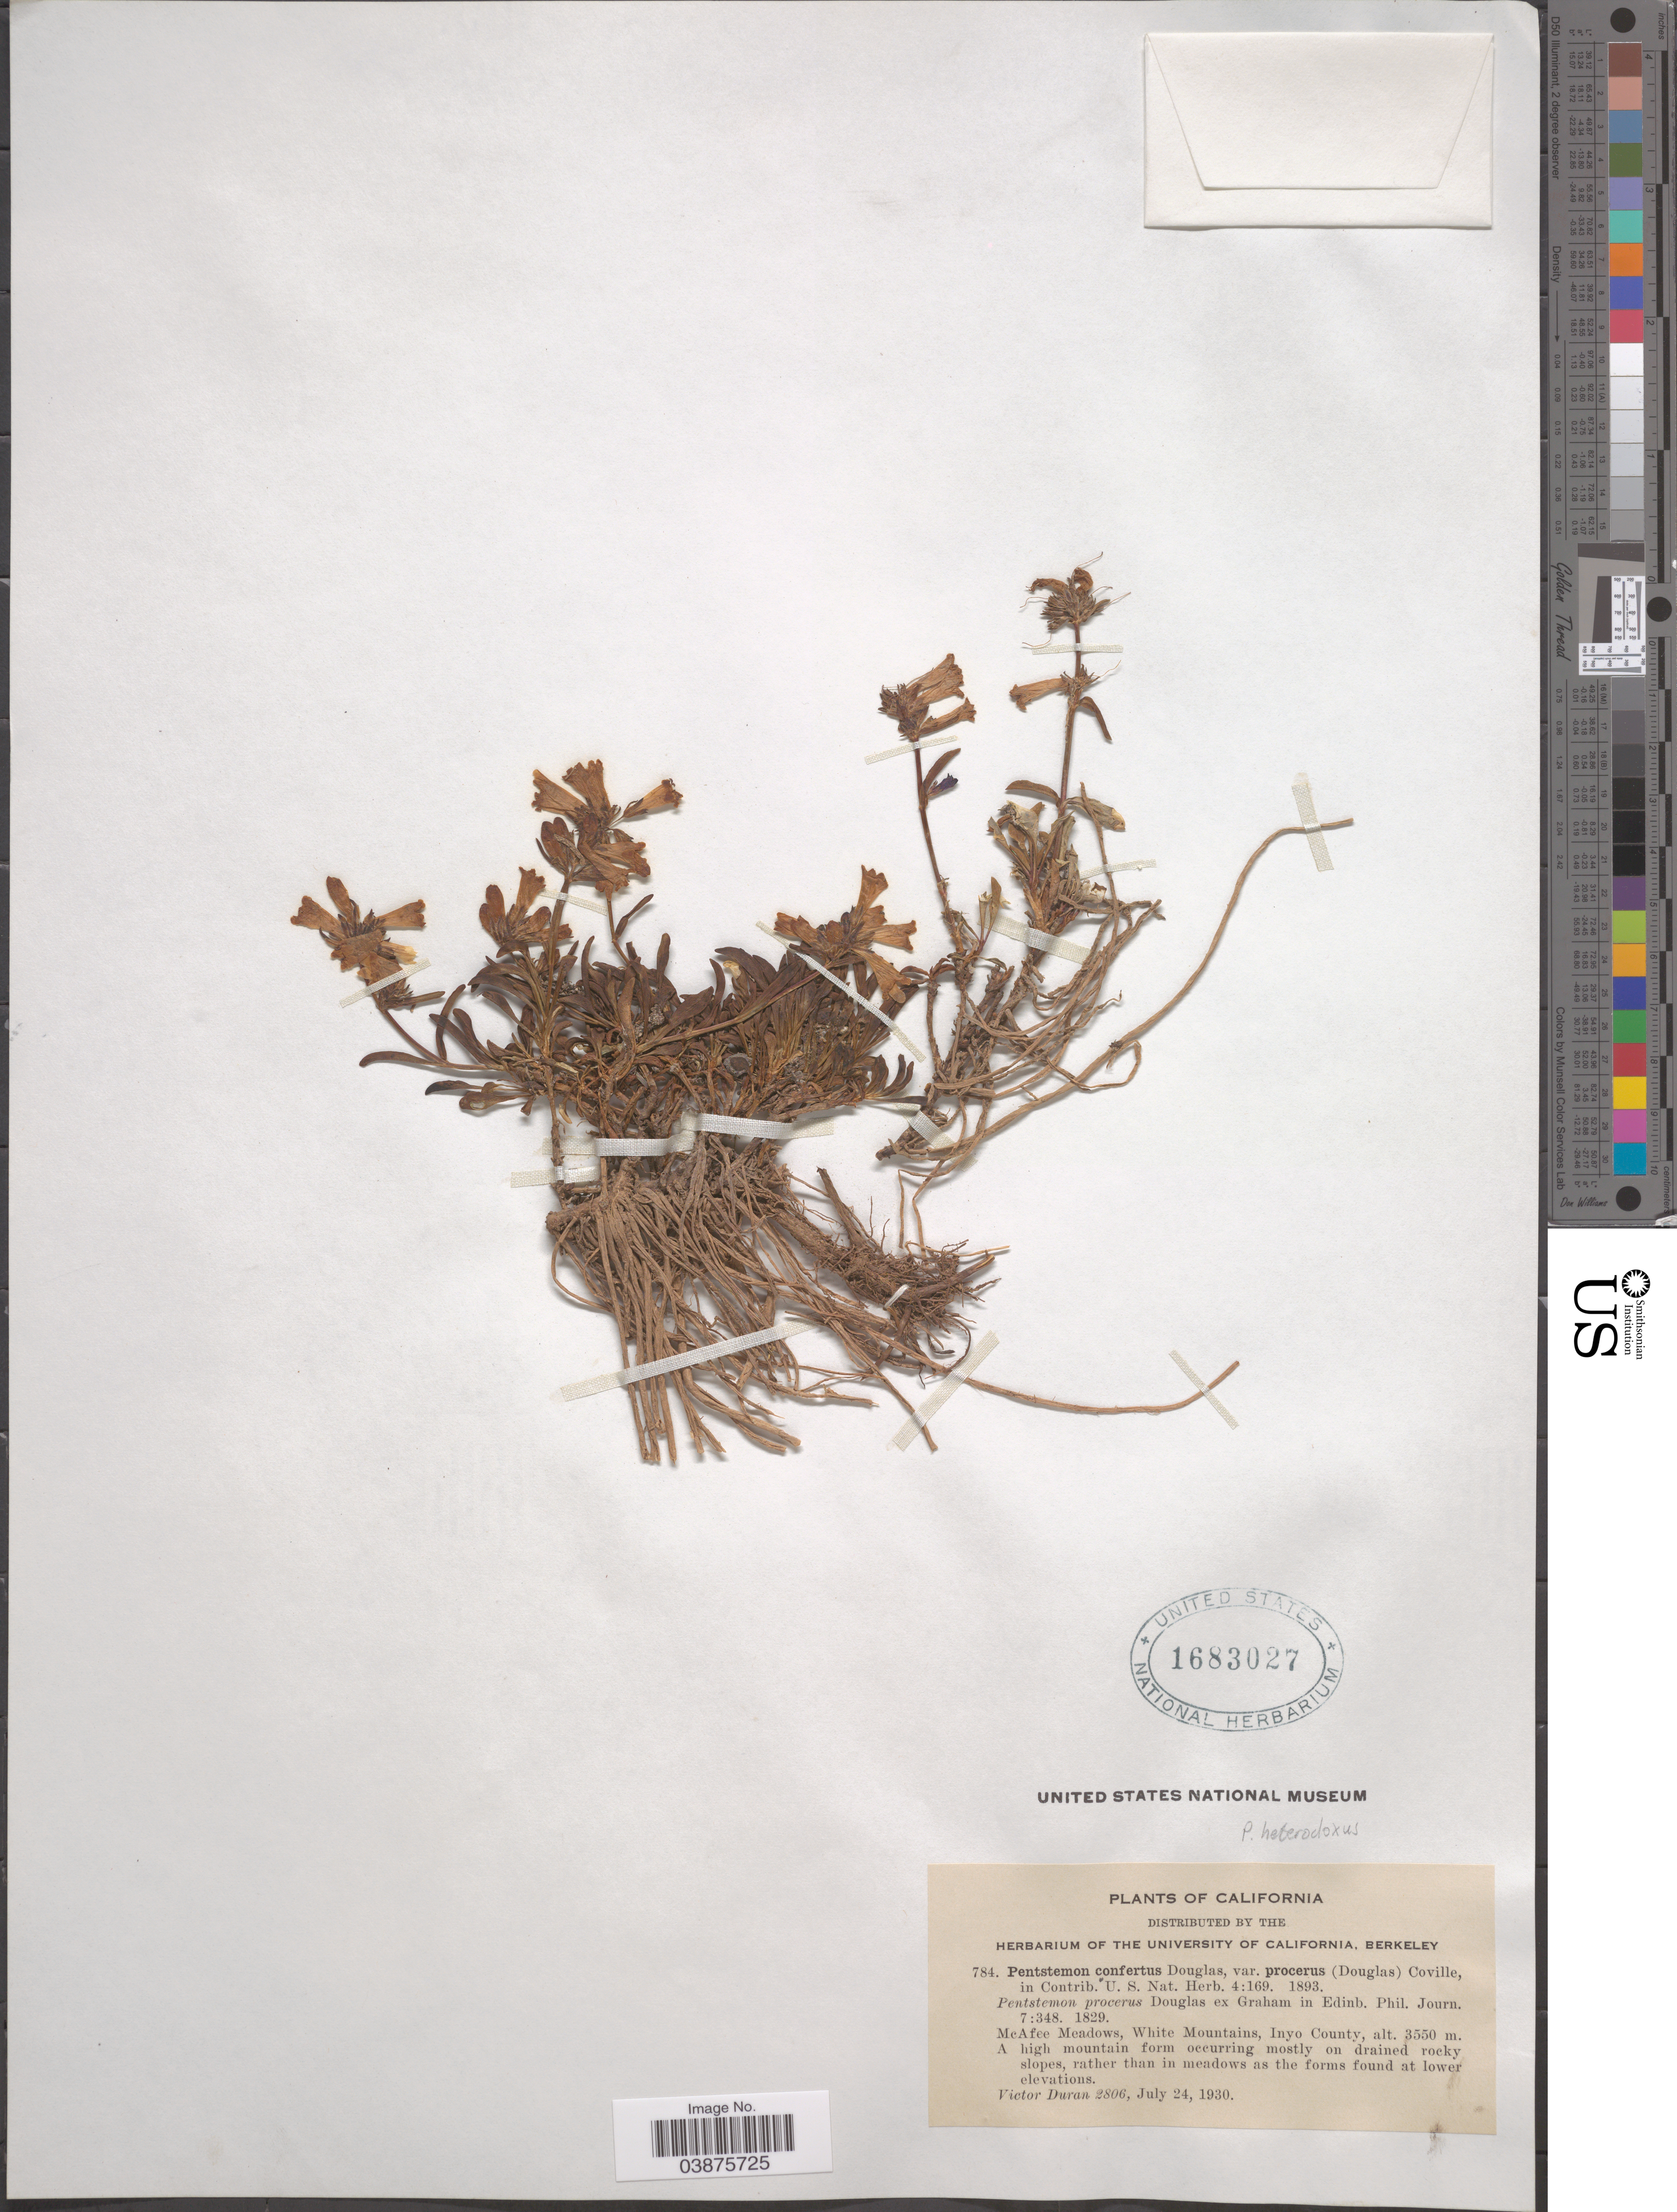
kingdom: Plantae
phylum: Tracheophyta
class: Magnoliopsida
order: Lamiales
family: Plantaginaceae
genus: Penstemon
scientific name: Penstemon heterodoxus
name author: A. Gray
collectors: V. Duran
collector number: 2806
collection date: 1930-07-24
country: United States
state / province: California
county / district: Inyo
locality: McAfee Meadows, White Mountains, Inyo County.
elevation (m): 3550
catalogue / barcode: US 1683027